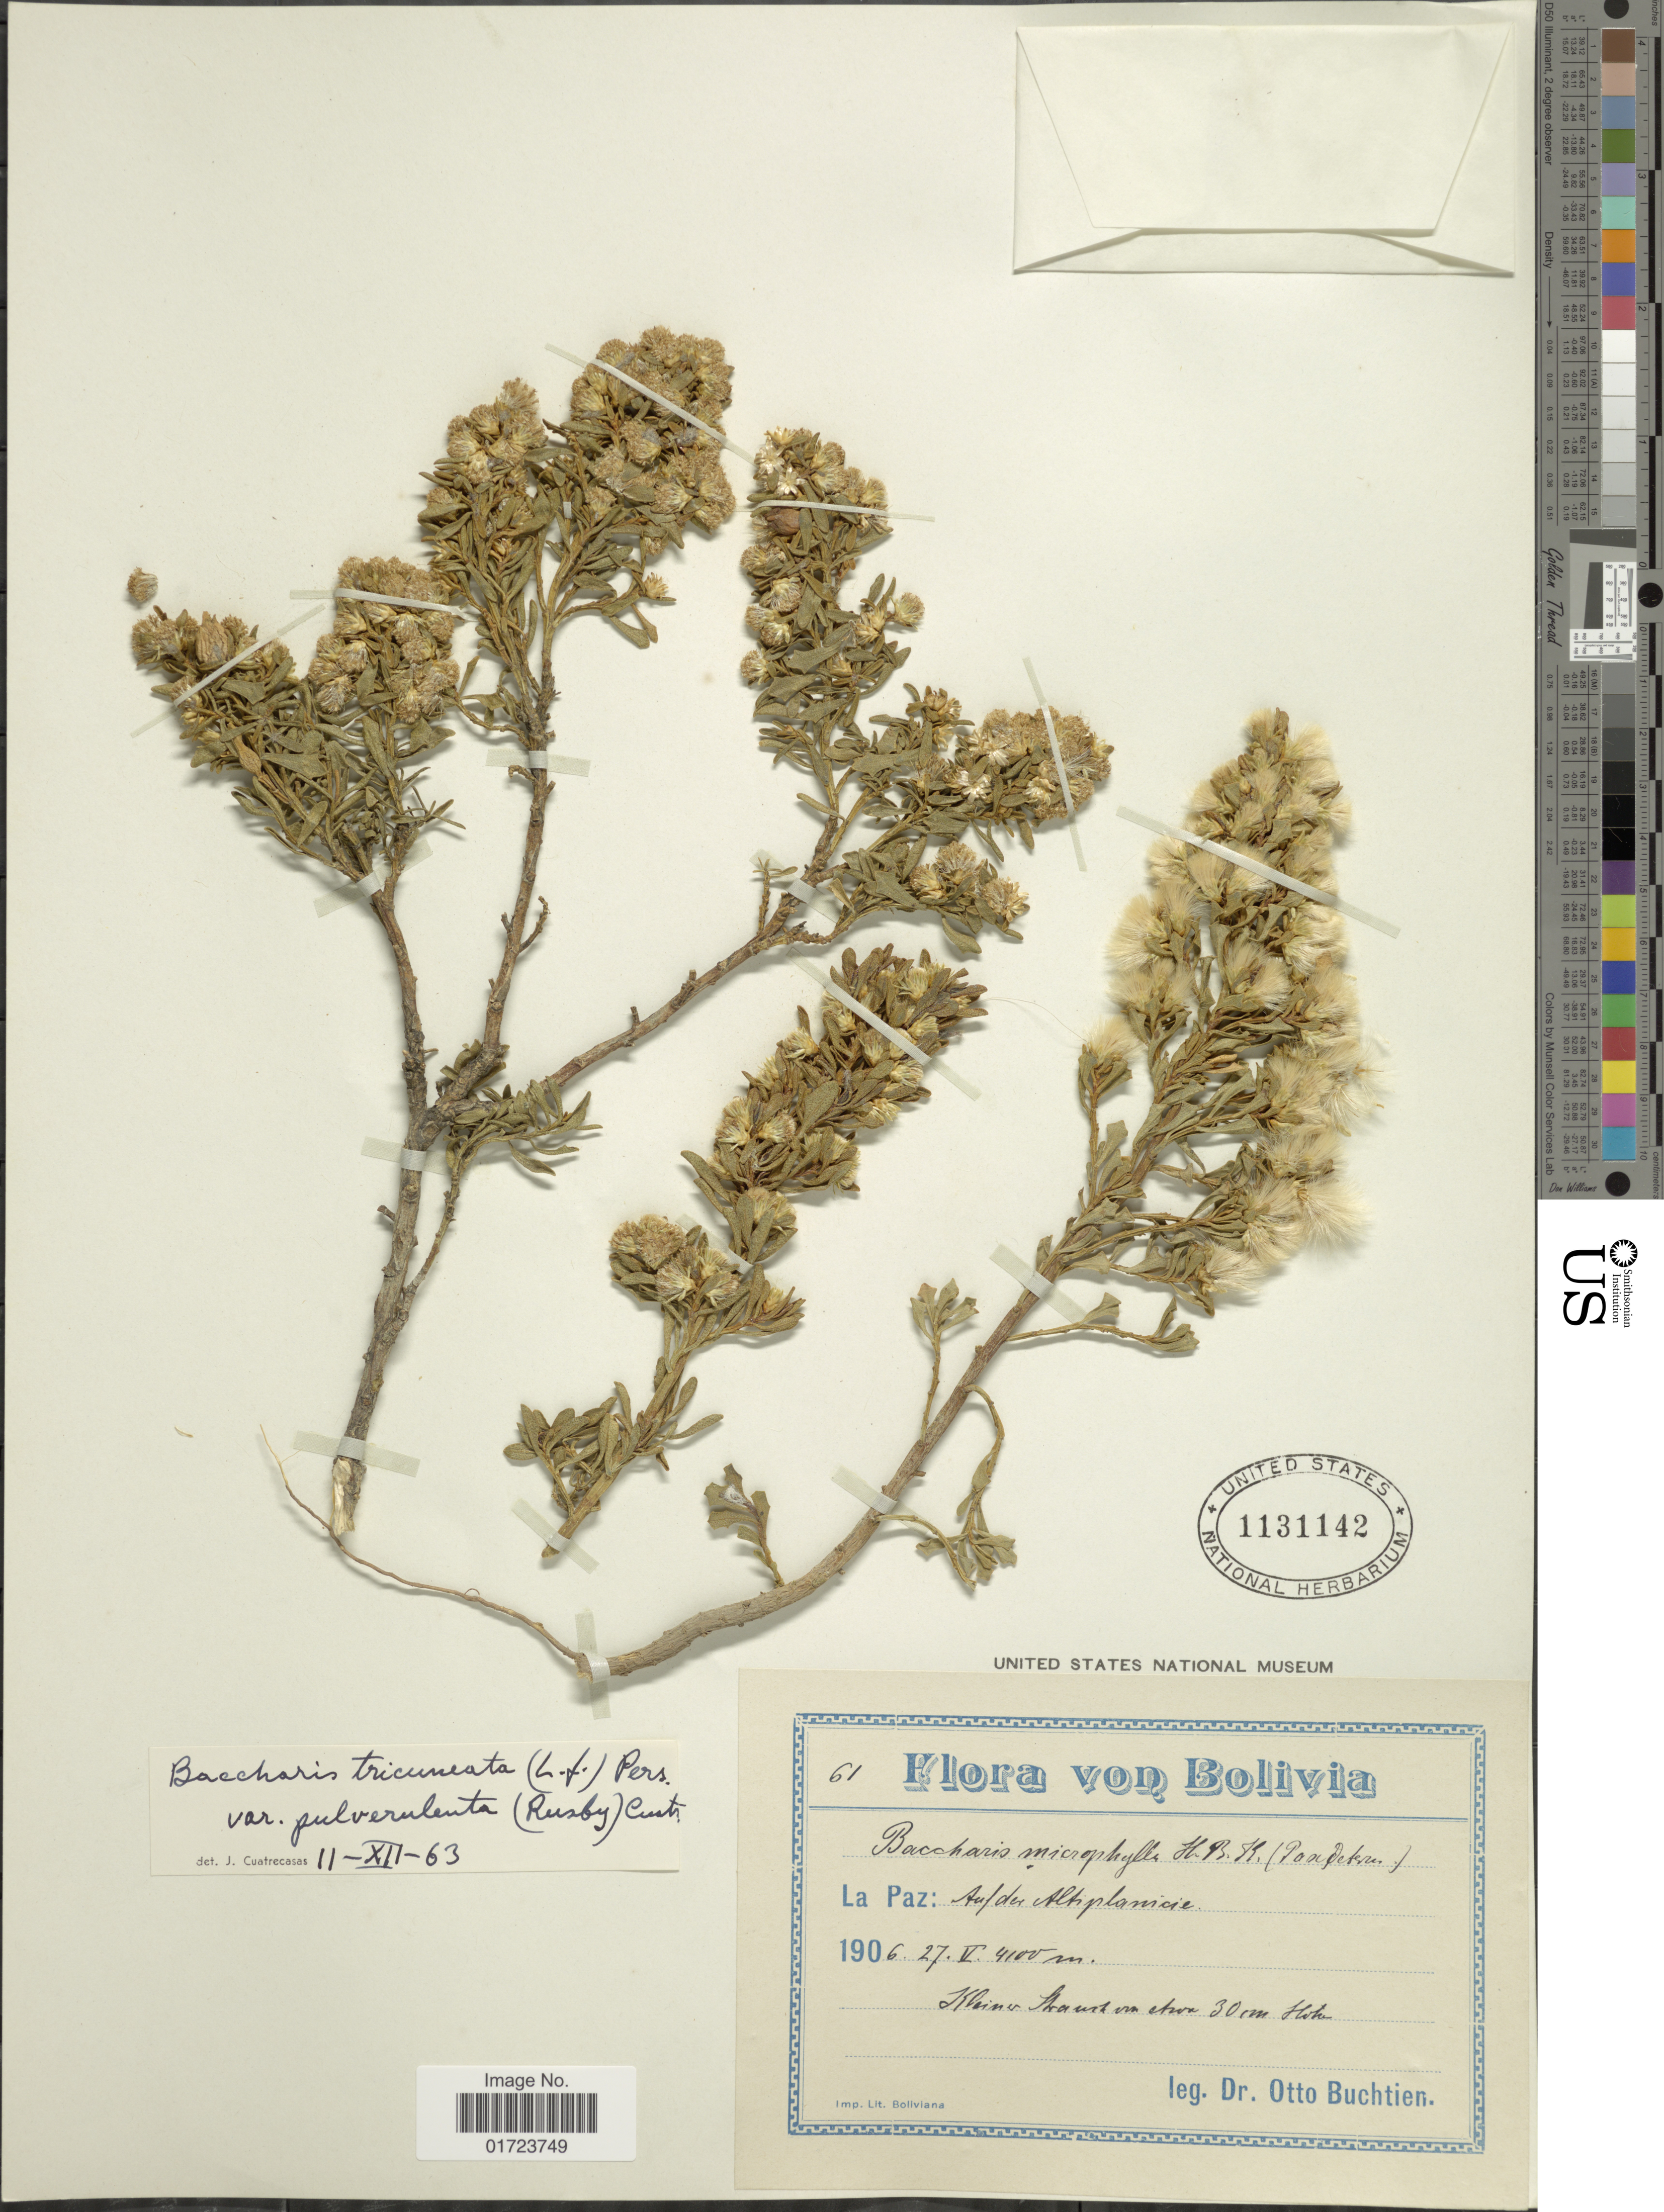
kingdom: Plantae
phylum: Tracheophyta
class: Magnoliopsida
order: Asterales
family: Asteraceae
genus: Baccharis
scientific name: Baccharis tricuneata var. pulverulenta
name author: (L. f.) Pers.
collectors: O. Buchtien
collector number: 61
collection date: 1906-05-27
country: Bolivia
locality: La Paz: Auf der Altplanicie.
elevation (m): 4100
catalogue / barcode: US 1131142